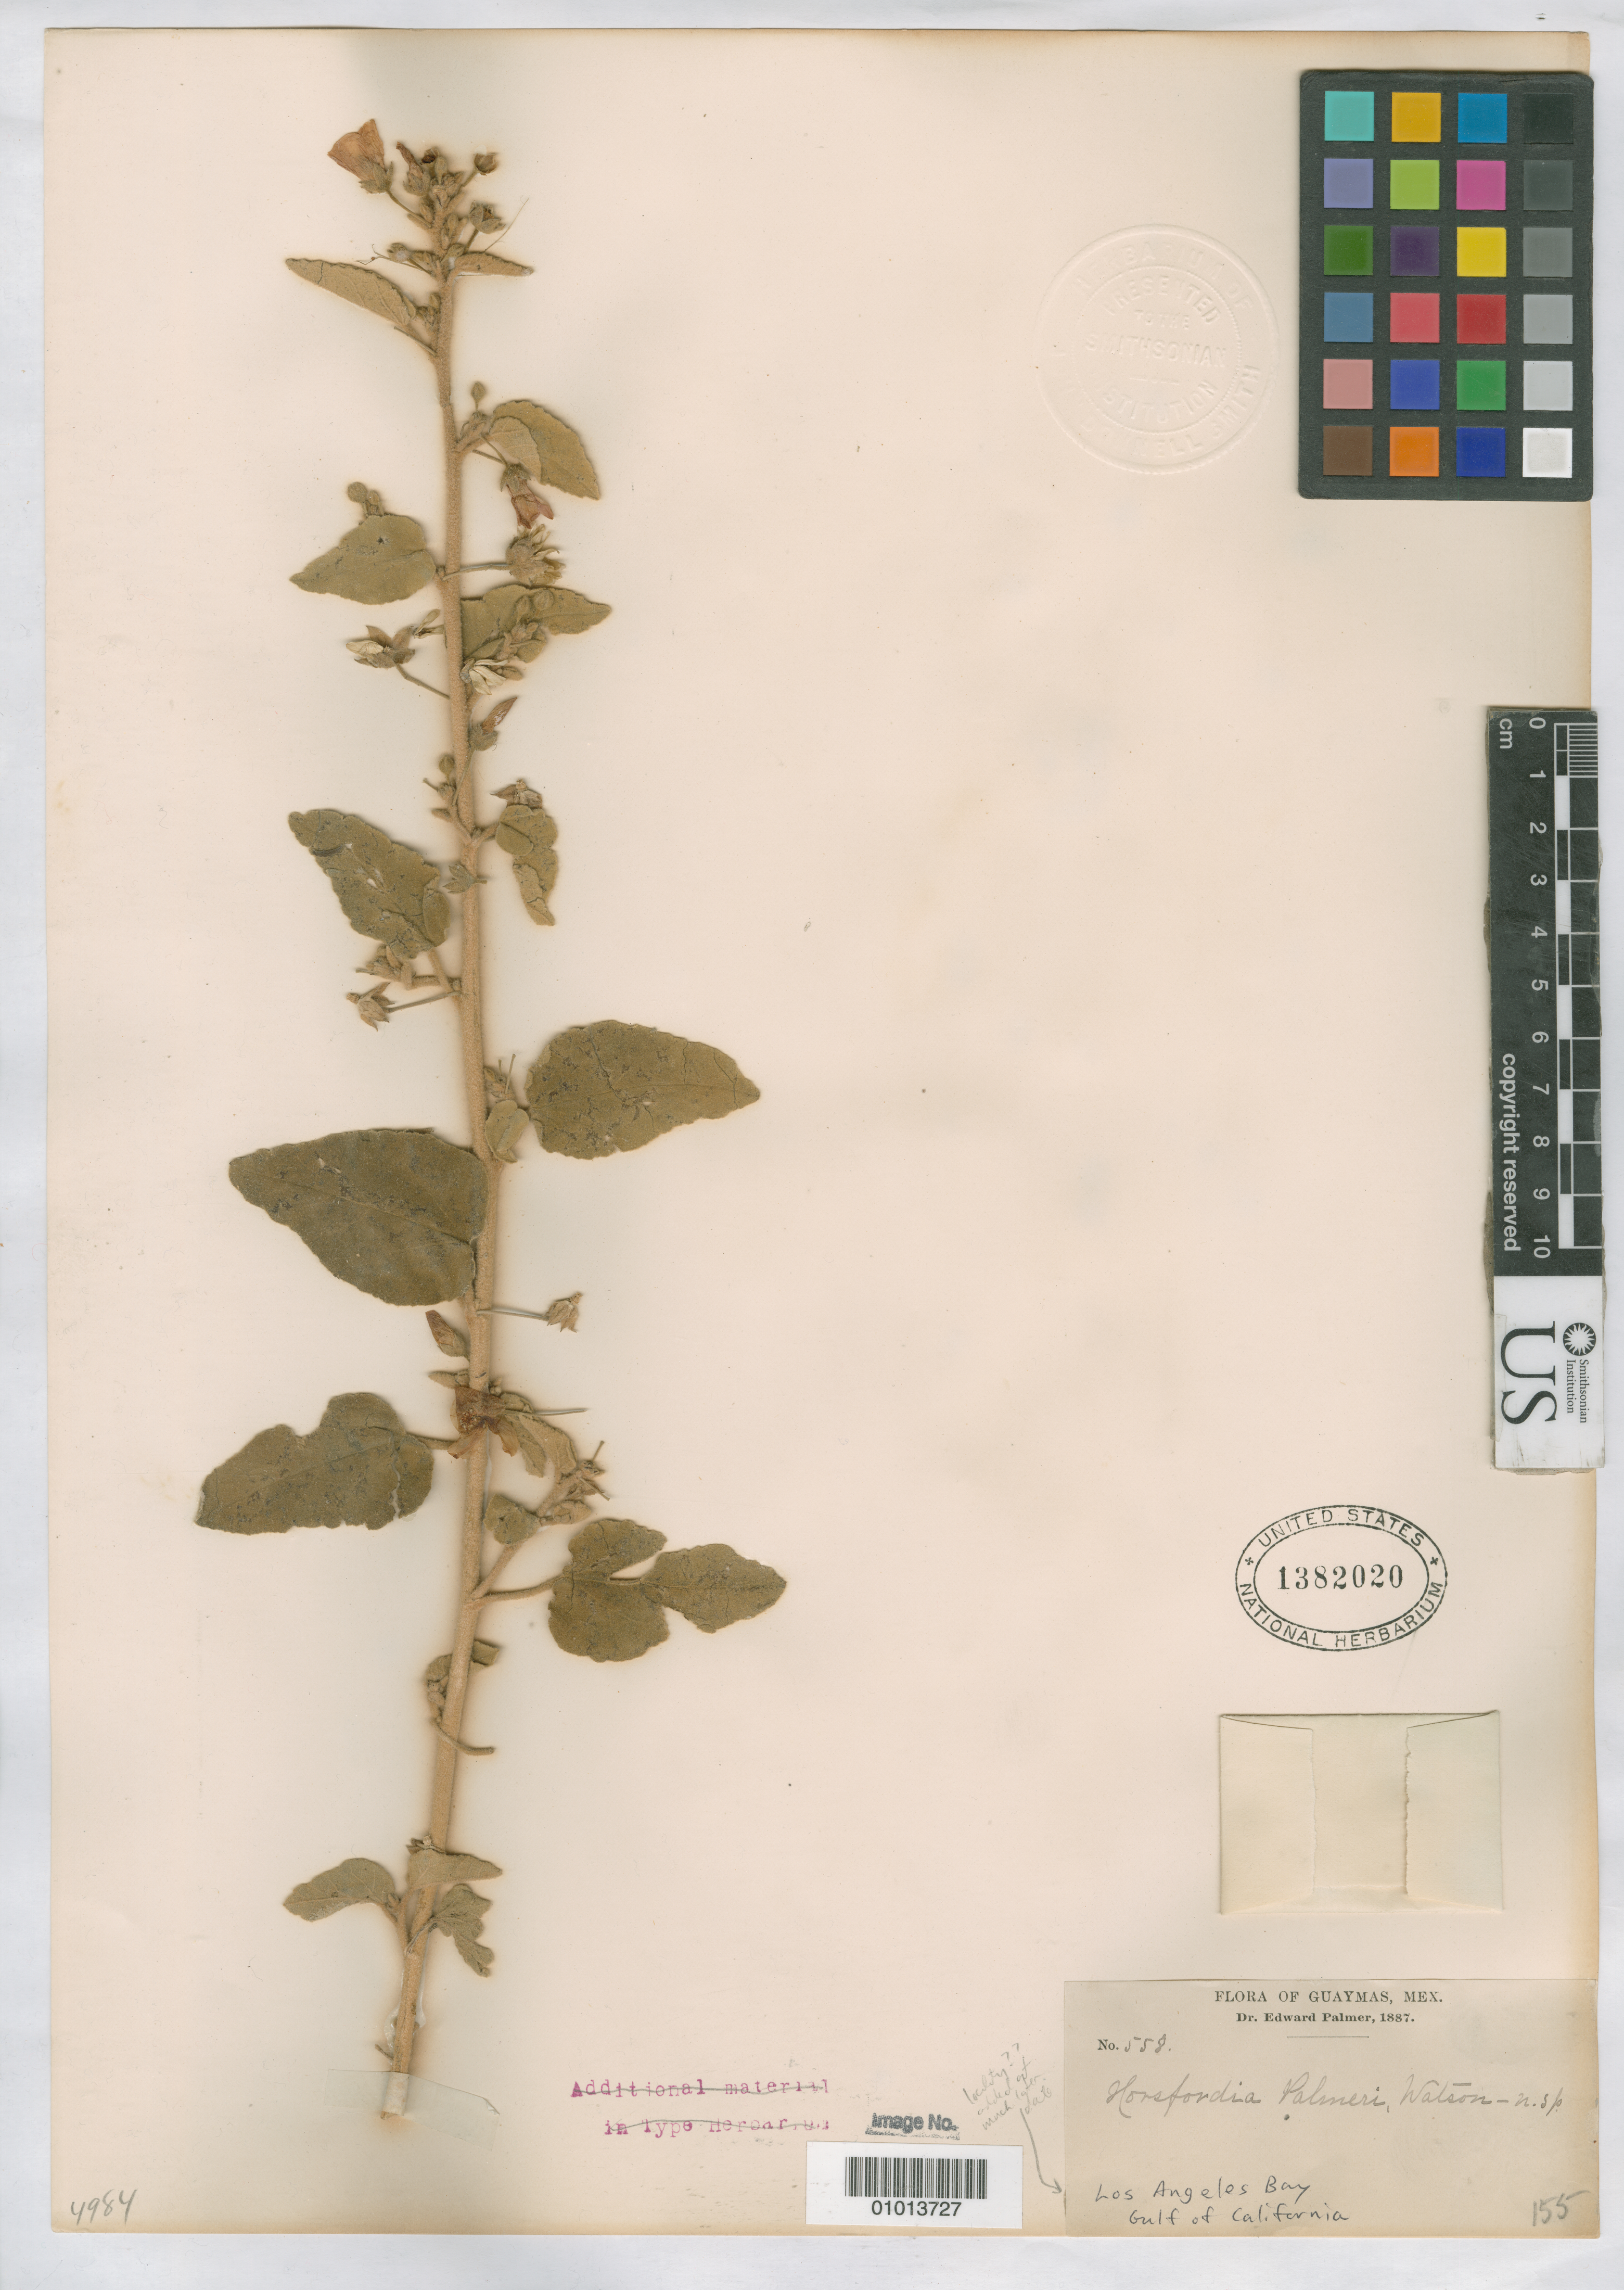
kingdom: Plantae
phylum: Tracheophyta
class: Magnoliopsida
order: Malvales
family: Malvaceae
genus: Horsfordia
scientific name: Horsfordia palmeri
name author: S. Watson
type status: Type Collection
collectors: E. Palmer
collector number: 558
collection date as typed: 1887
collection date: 1887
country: Mexico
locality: Guaymas. [Added to label at much later date & presumably copied from protologue or duplicate, "Los Angeles Bay, Gulf of California"]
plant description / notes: Specimen ex John Donnell Smith herbarium.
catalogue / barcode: US 1382020